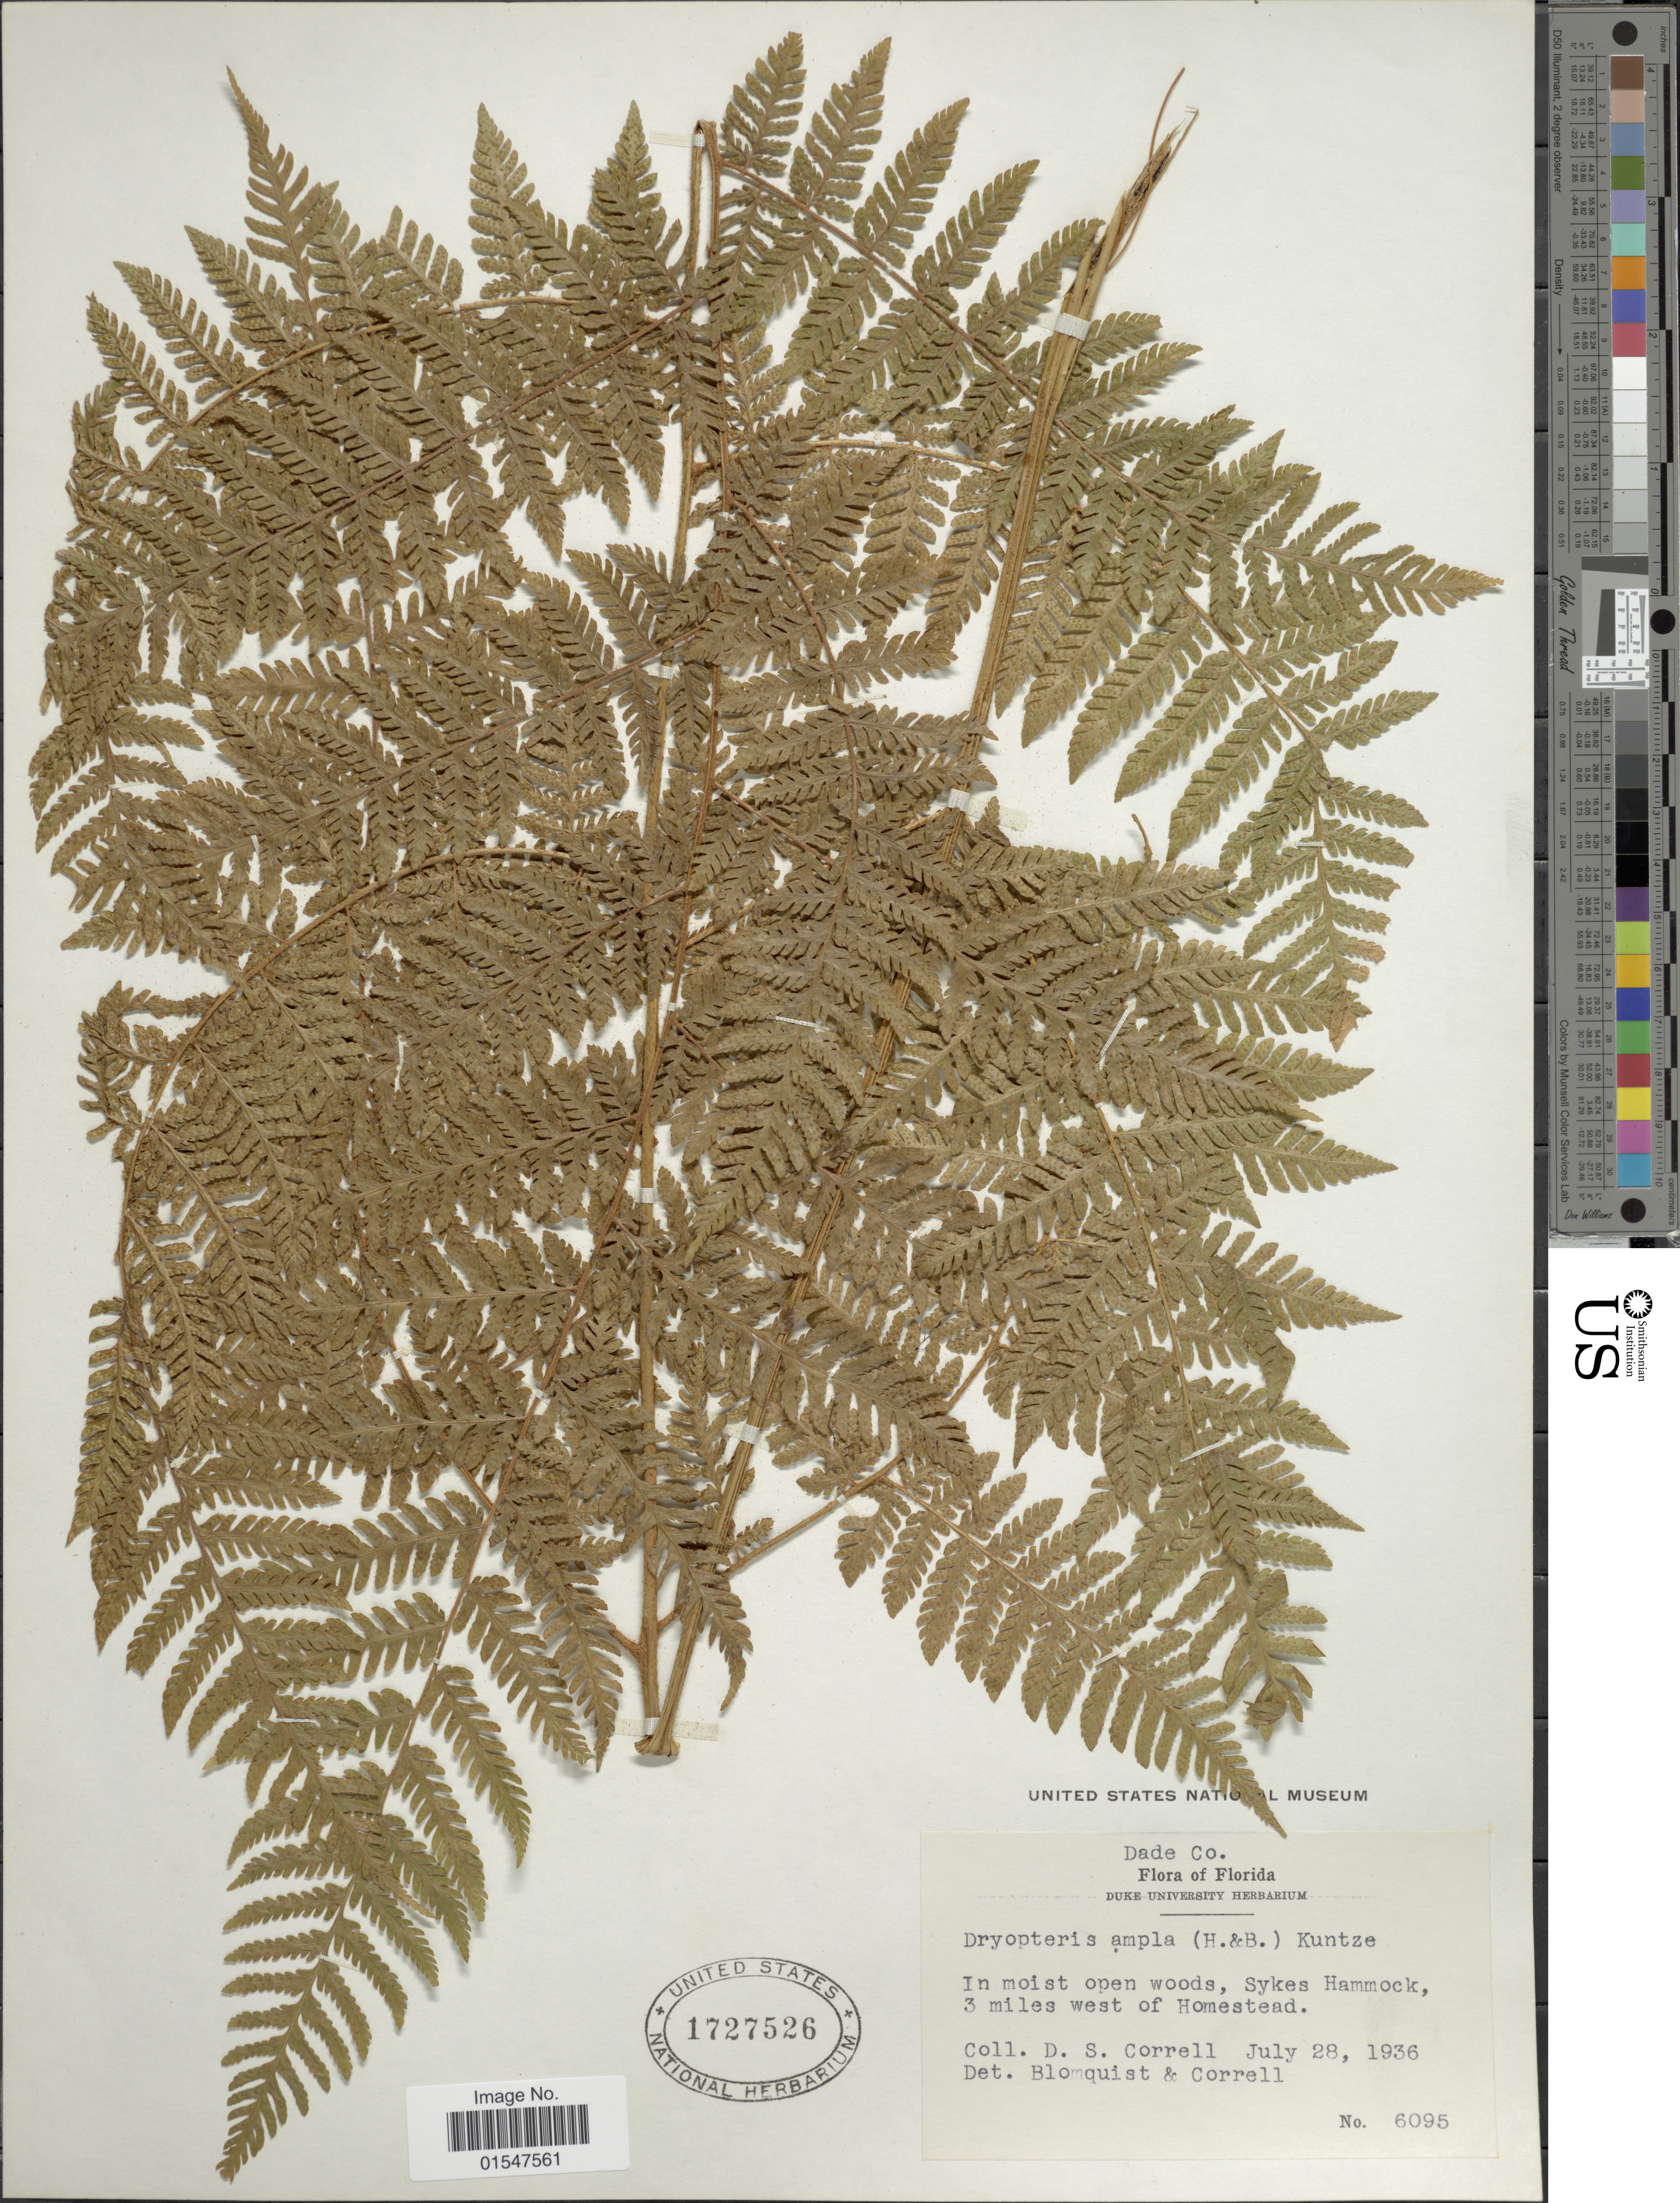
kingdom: Plantae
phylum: Tracheophyta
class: Polypodiopsida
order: Polypodiales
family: Dryopteridaceae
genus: Ctenitis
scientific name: Ctenitis sloanei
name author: (Poepp. ex Spreng.) C.V. Morton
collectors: D. S. Correll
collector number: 6095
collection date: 1936-07-28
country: United States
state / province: Florida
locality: Dade Co., in moist open woods, Sykes Hammock, 3 miles west of Homestead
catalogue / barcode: US 1727526